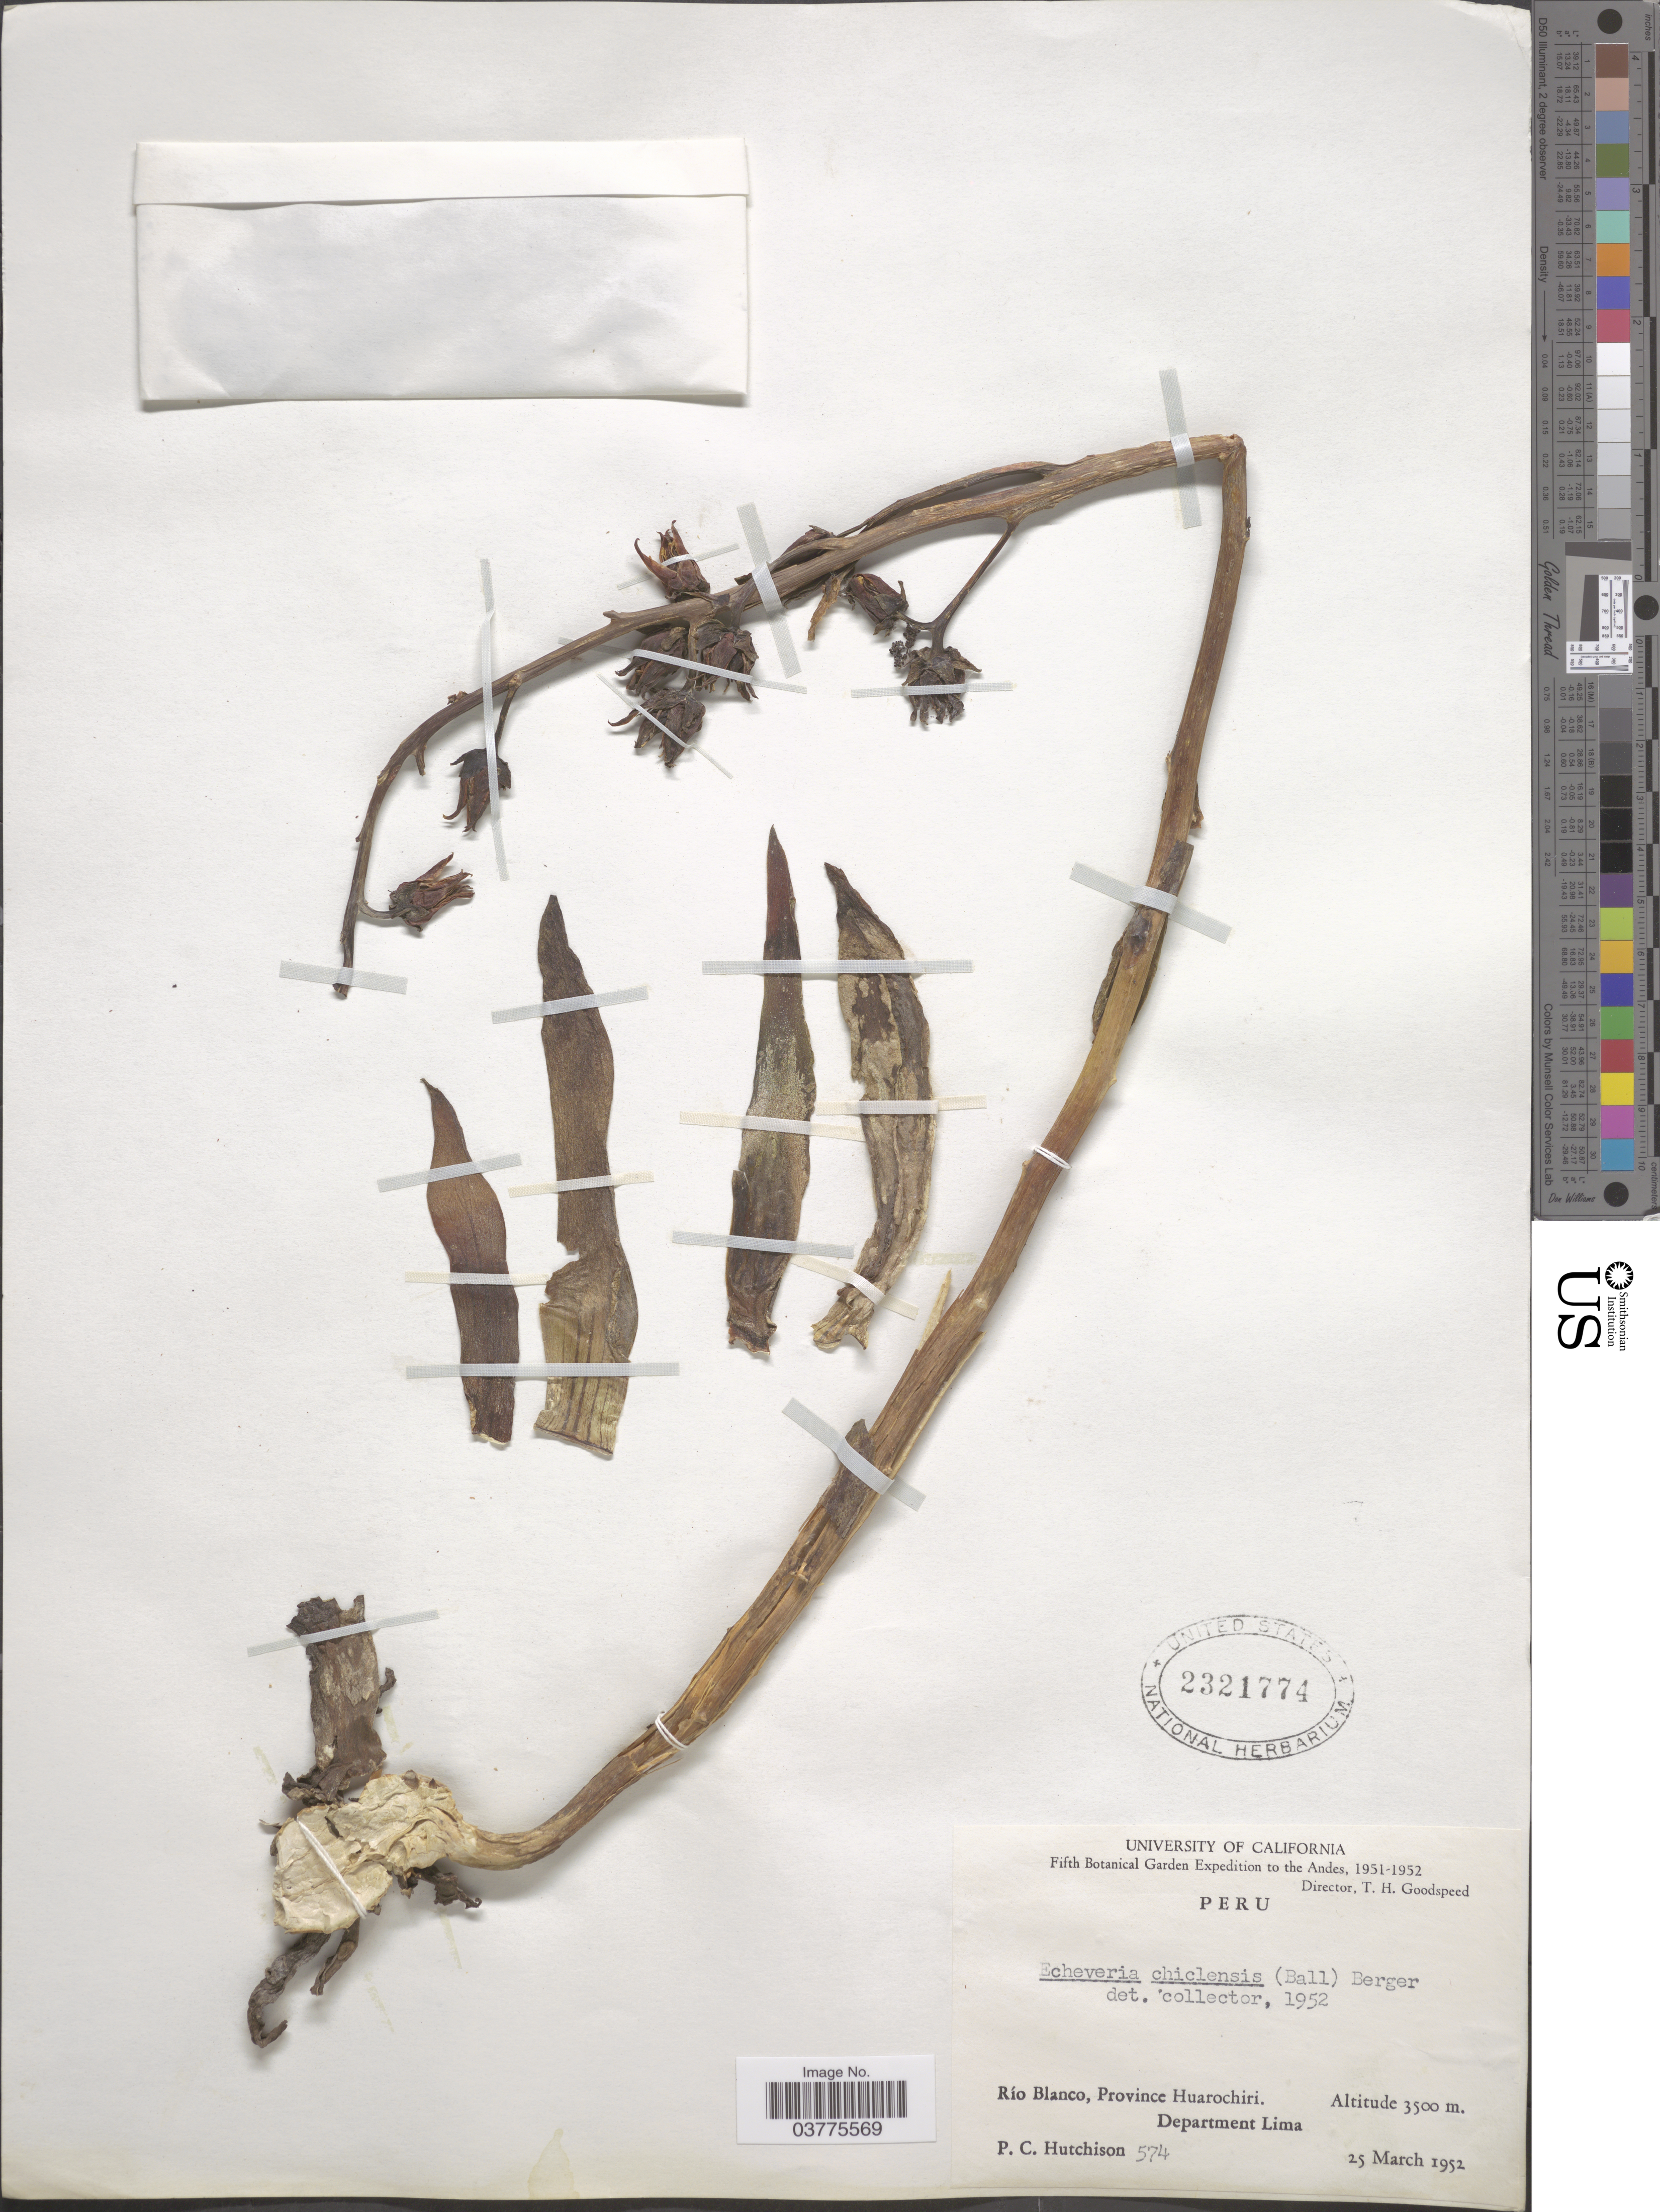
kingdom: Plantae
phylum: Tracheophyta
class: Magnoliopsida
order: Saxifragales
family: Crassulaceae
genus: Echeveria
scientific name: Echeveria chiclensis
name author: (Ball) A. Berger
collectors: P. C. Hutchison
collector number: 574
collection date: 1952-03-25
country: Peru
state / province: Lima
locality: Río Blanco, Province Huarochiri. Department Lima.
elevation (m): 3500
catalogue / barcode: US 2321774